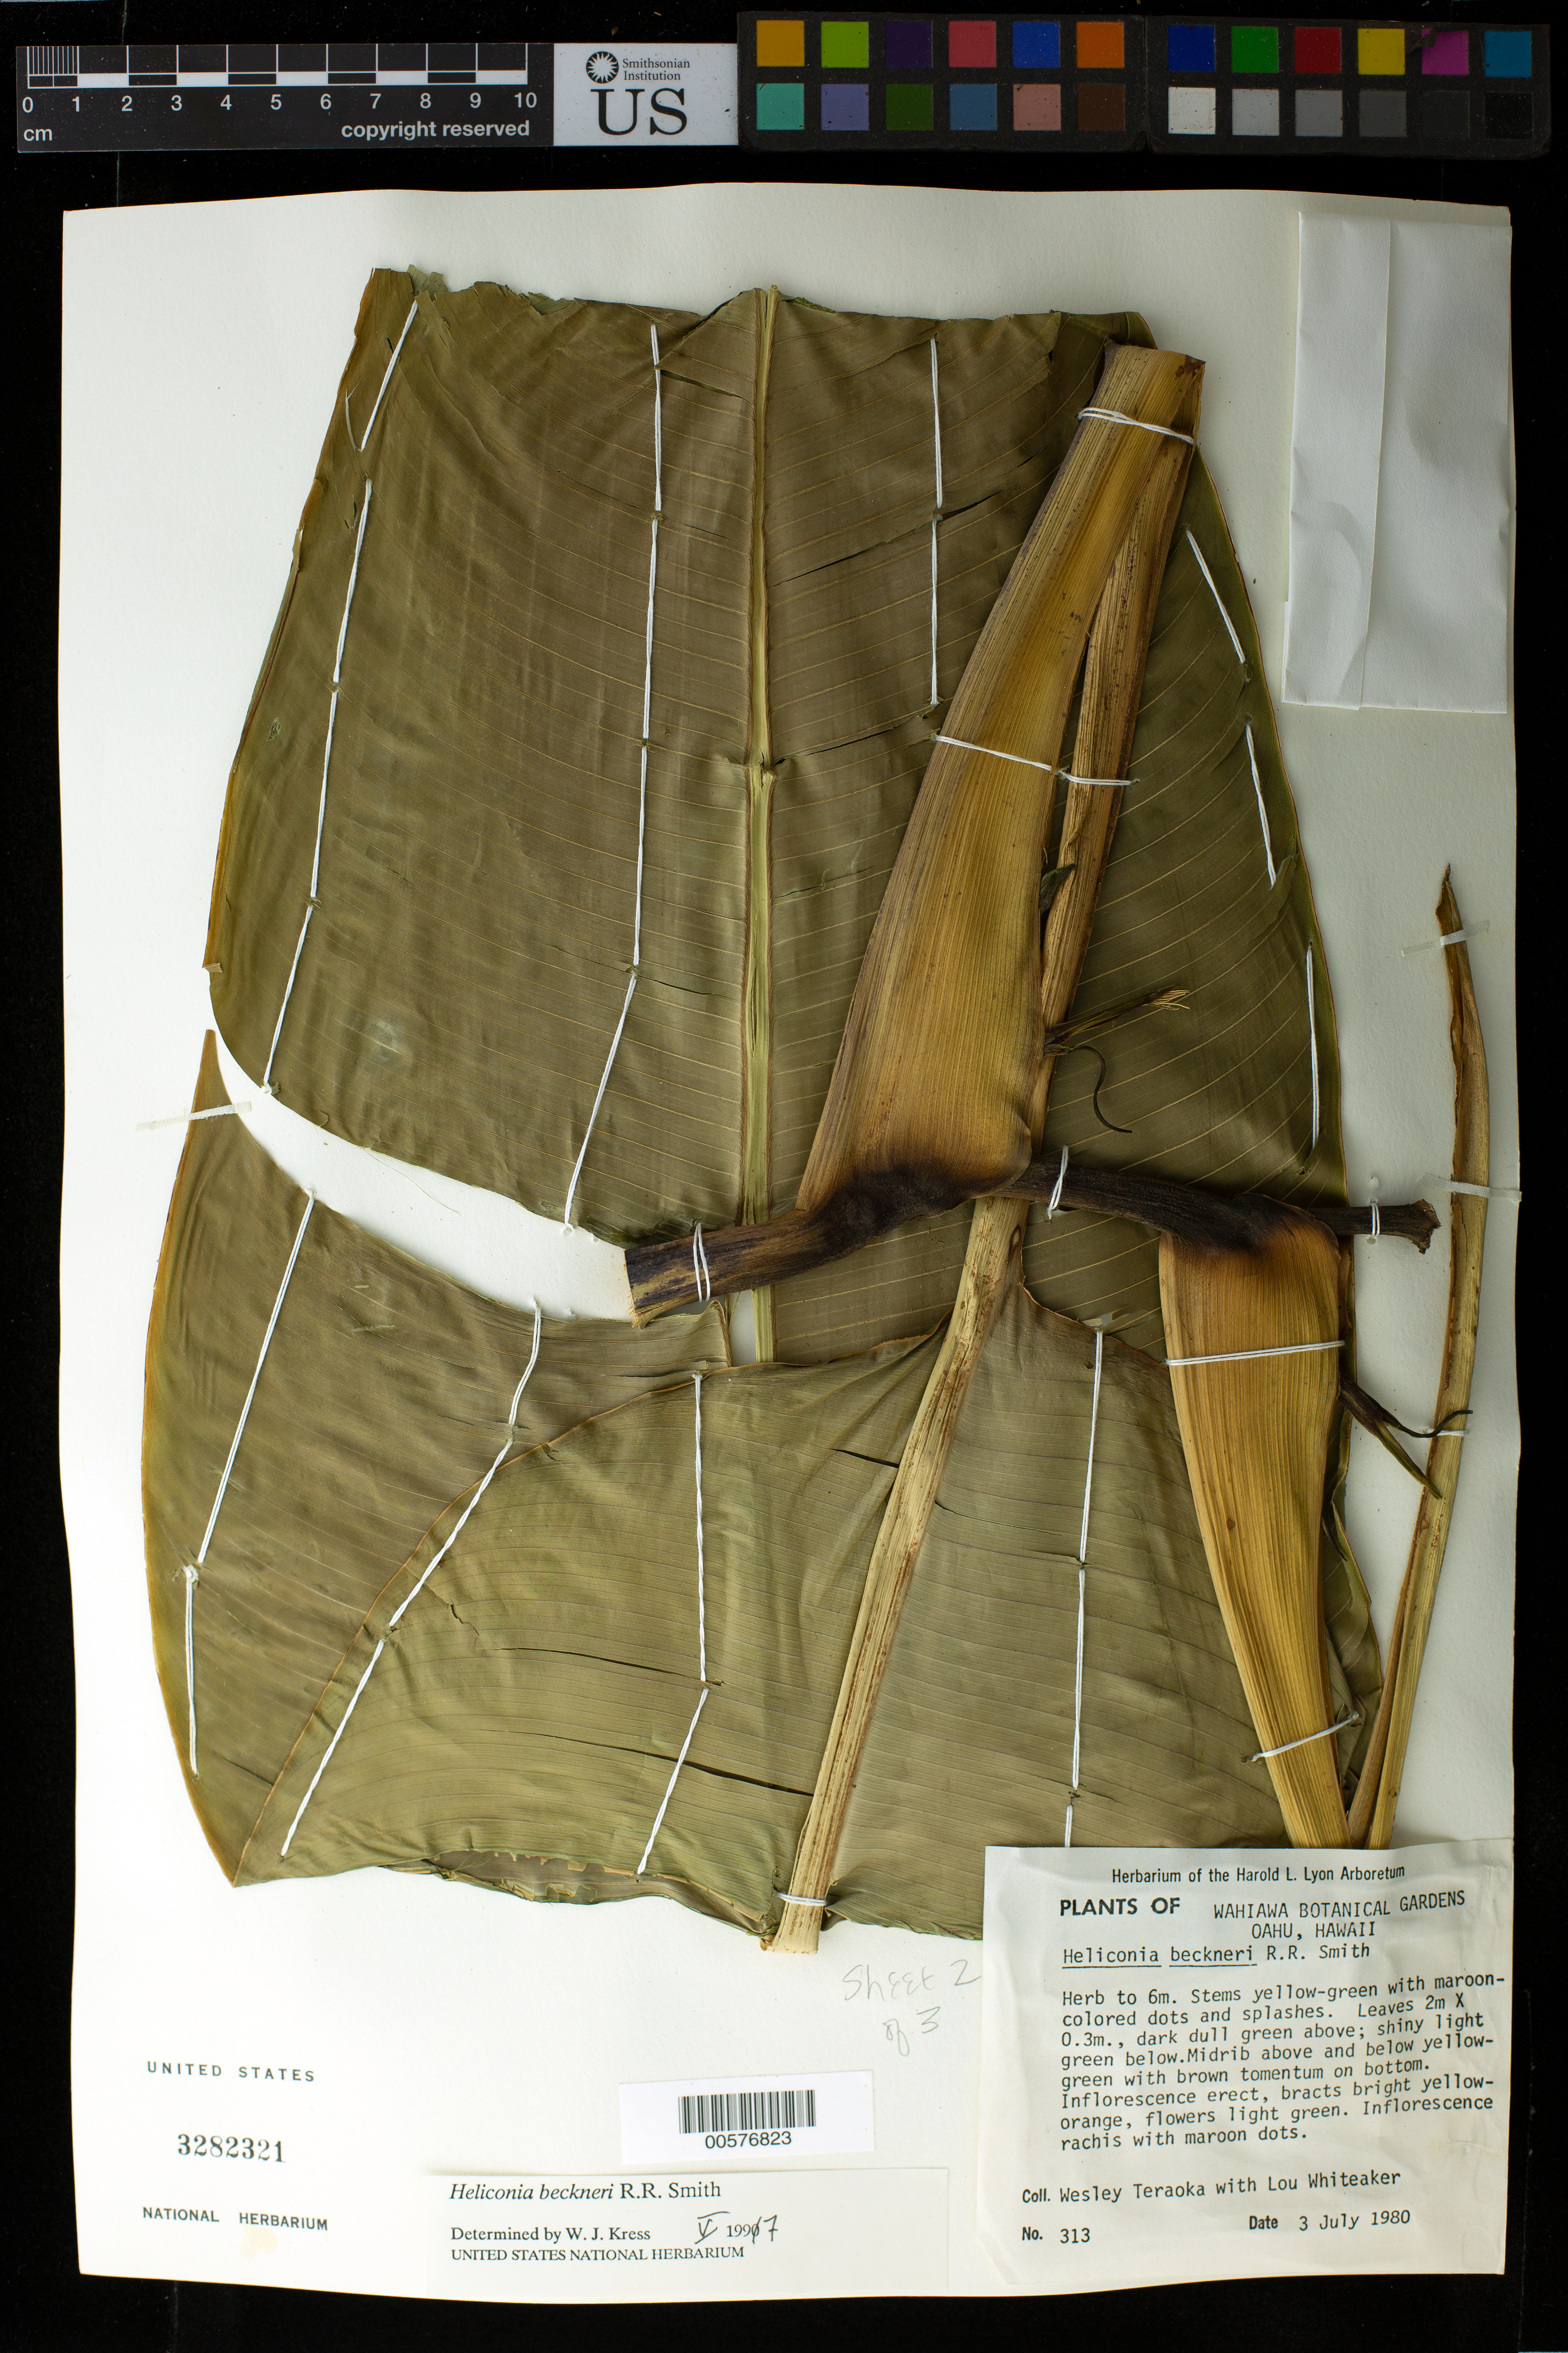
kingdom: Plantae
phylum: Tracheophyta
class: Liliopsida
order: Zingiberales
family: Heliconiaceae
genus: Heliconia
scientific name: Heliconia beckneri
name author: R.R. Sm.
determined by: Kress, W. J., (US), Smithsonian Institution - National Museum of Natural History (UNITED STATES)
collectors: W. Teraoka & L. Whiteaker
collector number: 313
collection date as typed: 3 Jul 1980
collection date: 1980-07-03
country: United States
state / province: Hawaii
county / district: Honolulu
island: Oahu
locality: Wahiawa Botanical Gardens.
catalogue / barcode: US 3282321